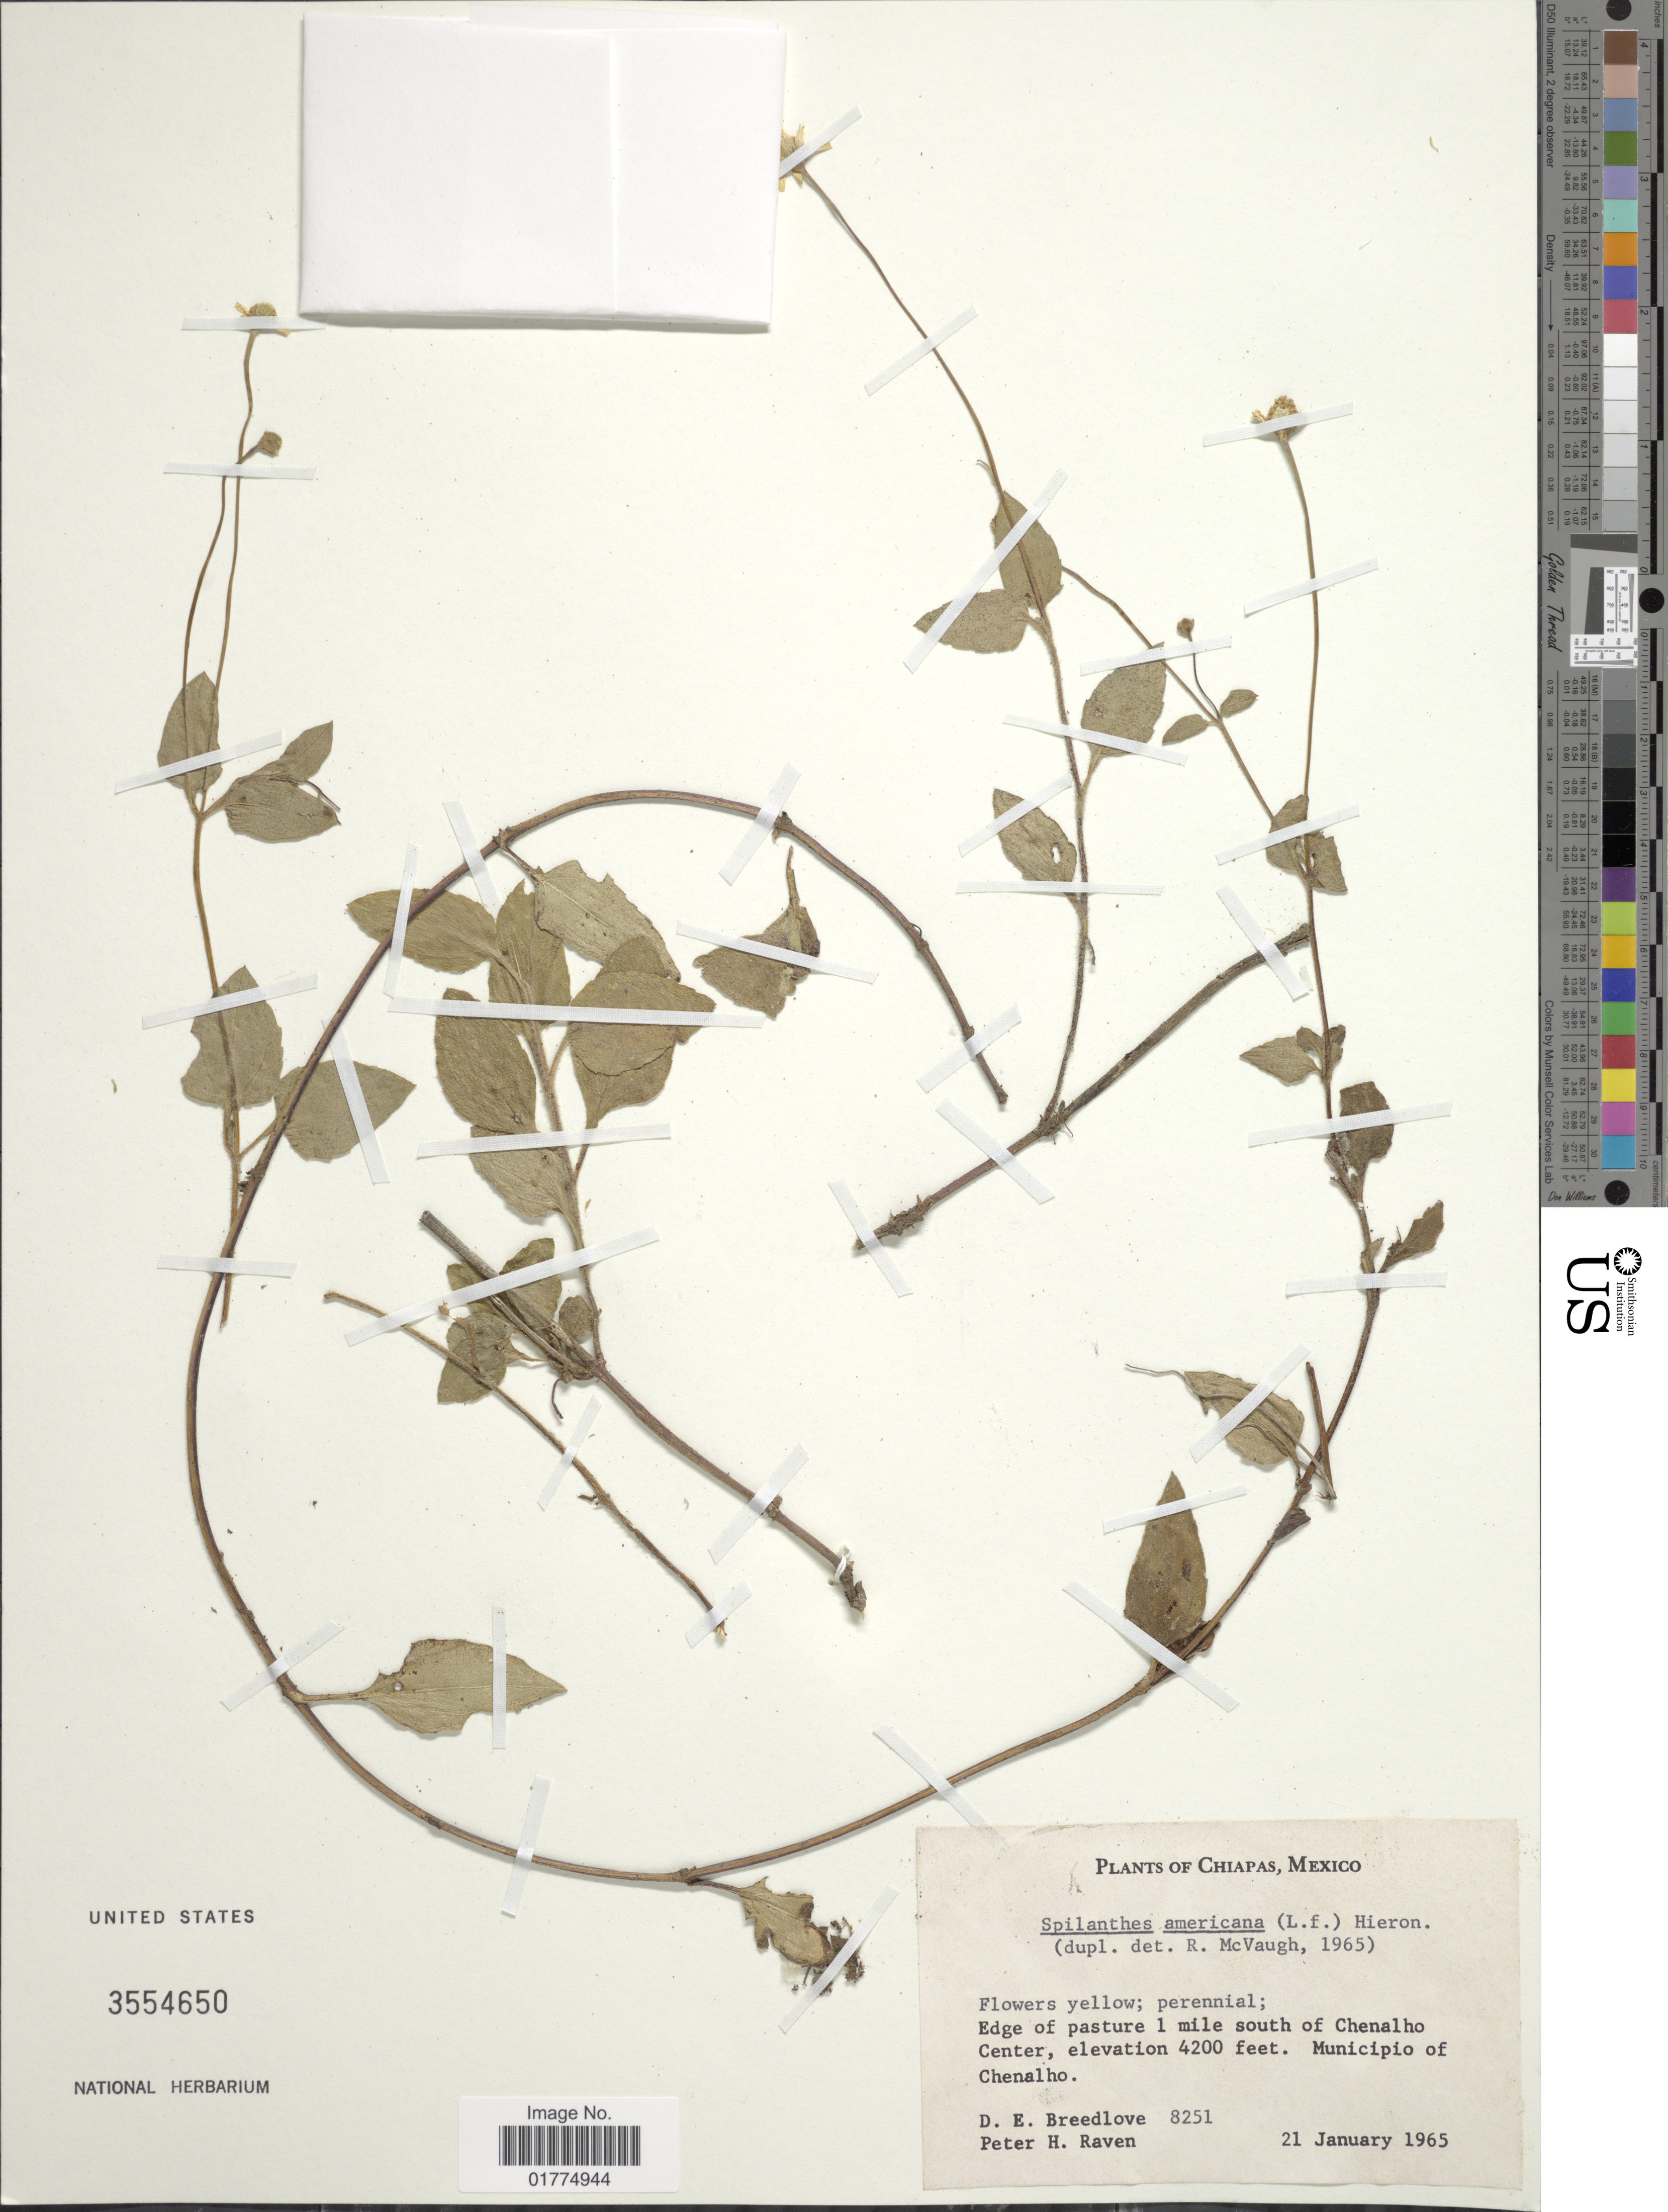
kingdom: Plantae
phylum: Tracheophyta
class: Magnoliopsida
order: Asterales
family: Asteraceae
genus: Acmella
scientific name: Acmella repens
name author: (Walter) Rich.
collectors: D. E. Breedlove & P. Raven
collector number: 8251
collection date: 1965-01-21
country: Mexico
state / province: Chiapas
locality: Edge of pasture 1 mile south of Chenalho Center. Municipio of Chenalho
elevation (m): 1280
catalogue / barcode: US 3554650